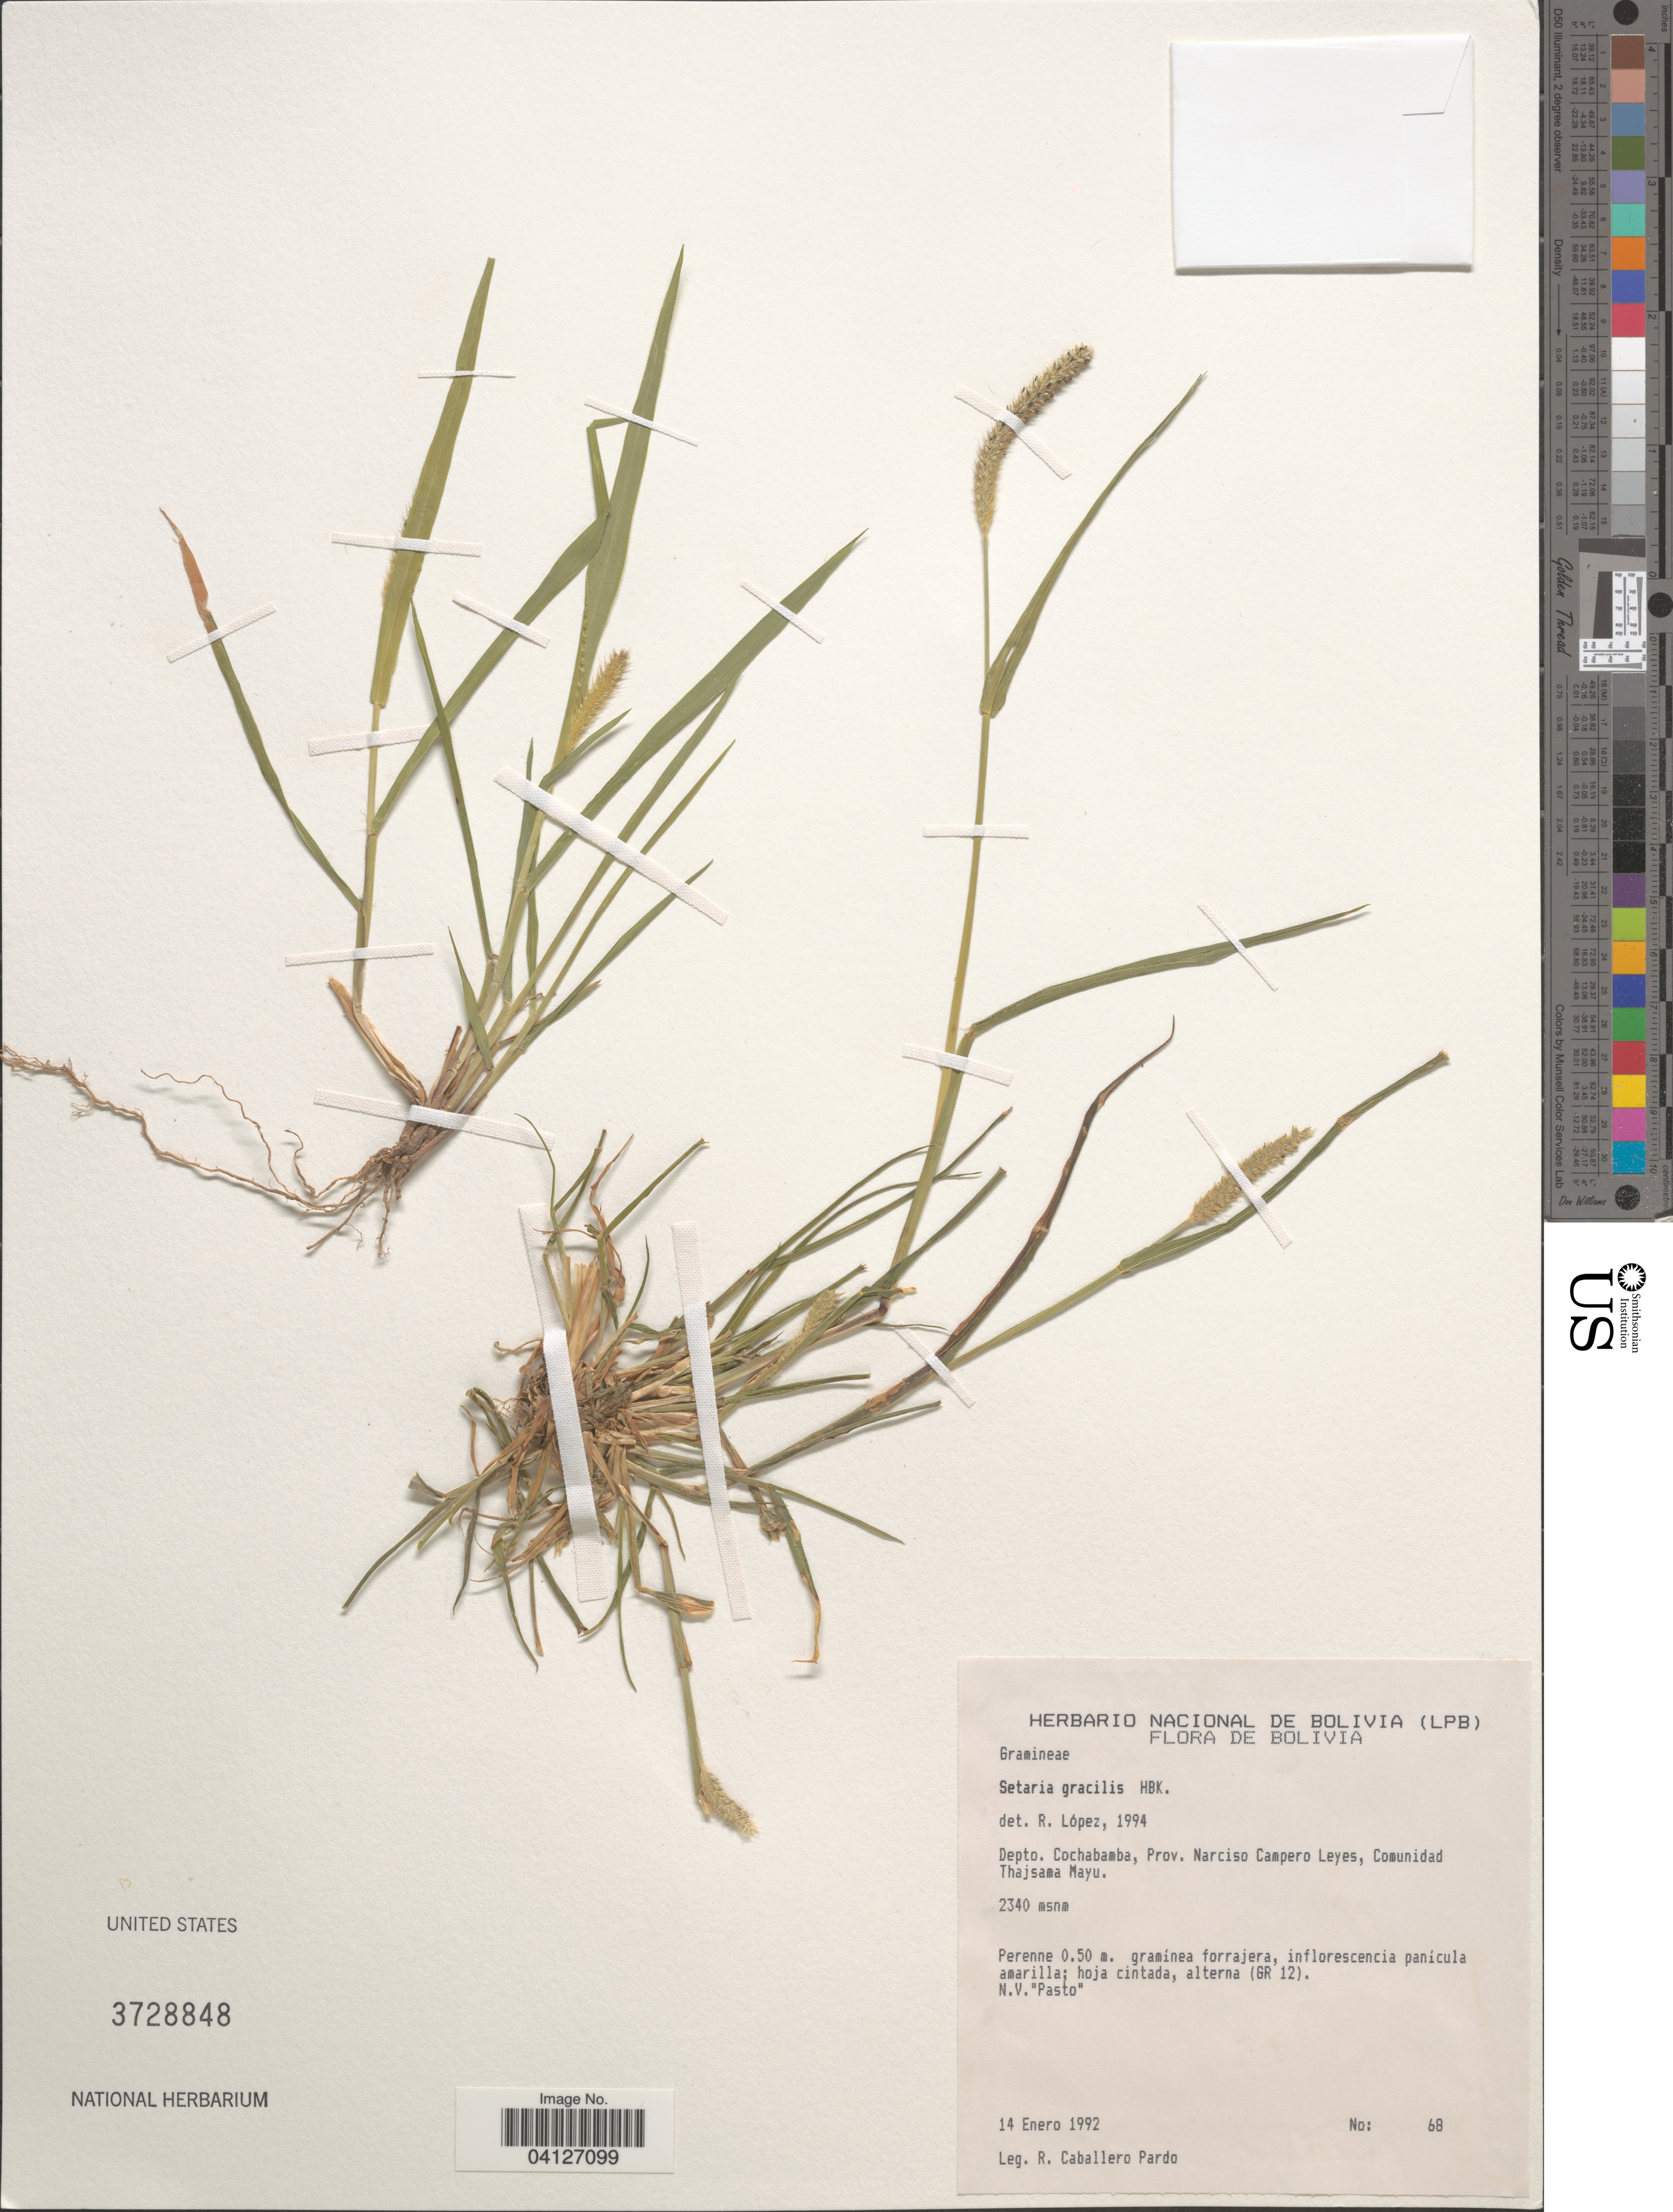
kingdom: Plantae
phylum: Tracheophyta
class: Liliopsida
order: Poales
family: Poaceae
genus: Setaria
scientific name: Setaria gracilis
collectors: R. Pardo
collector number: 68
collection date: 1992-01-14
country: Bolivia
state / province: Cochabamba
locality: Depto. Cochabamba, Prov. Narciso Campero Leyes, Comunidad Thajsama Mayu.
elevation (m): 2340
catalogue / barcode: US 3728848